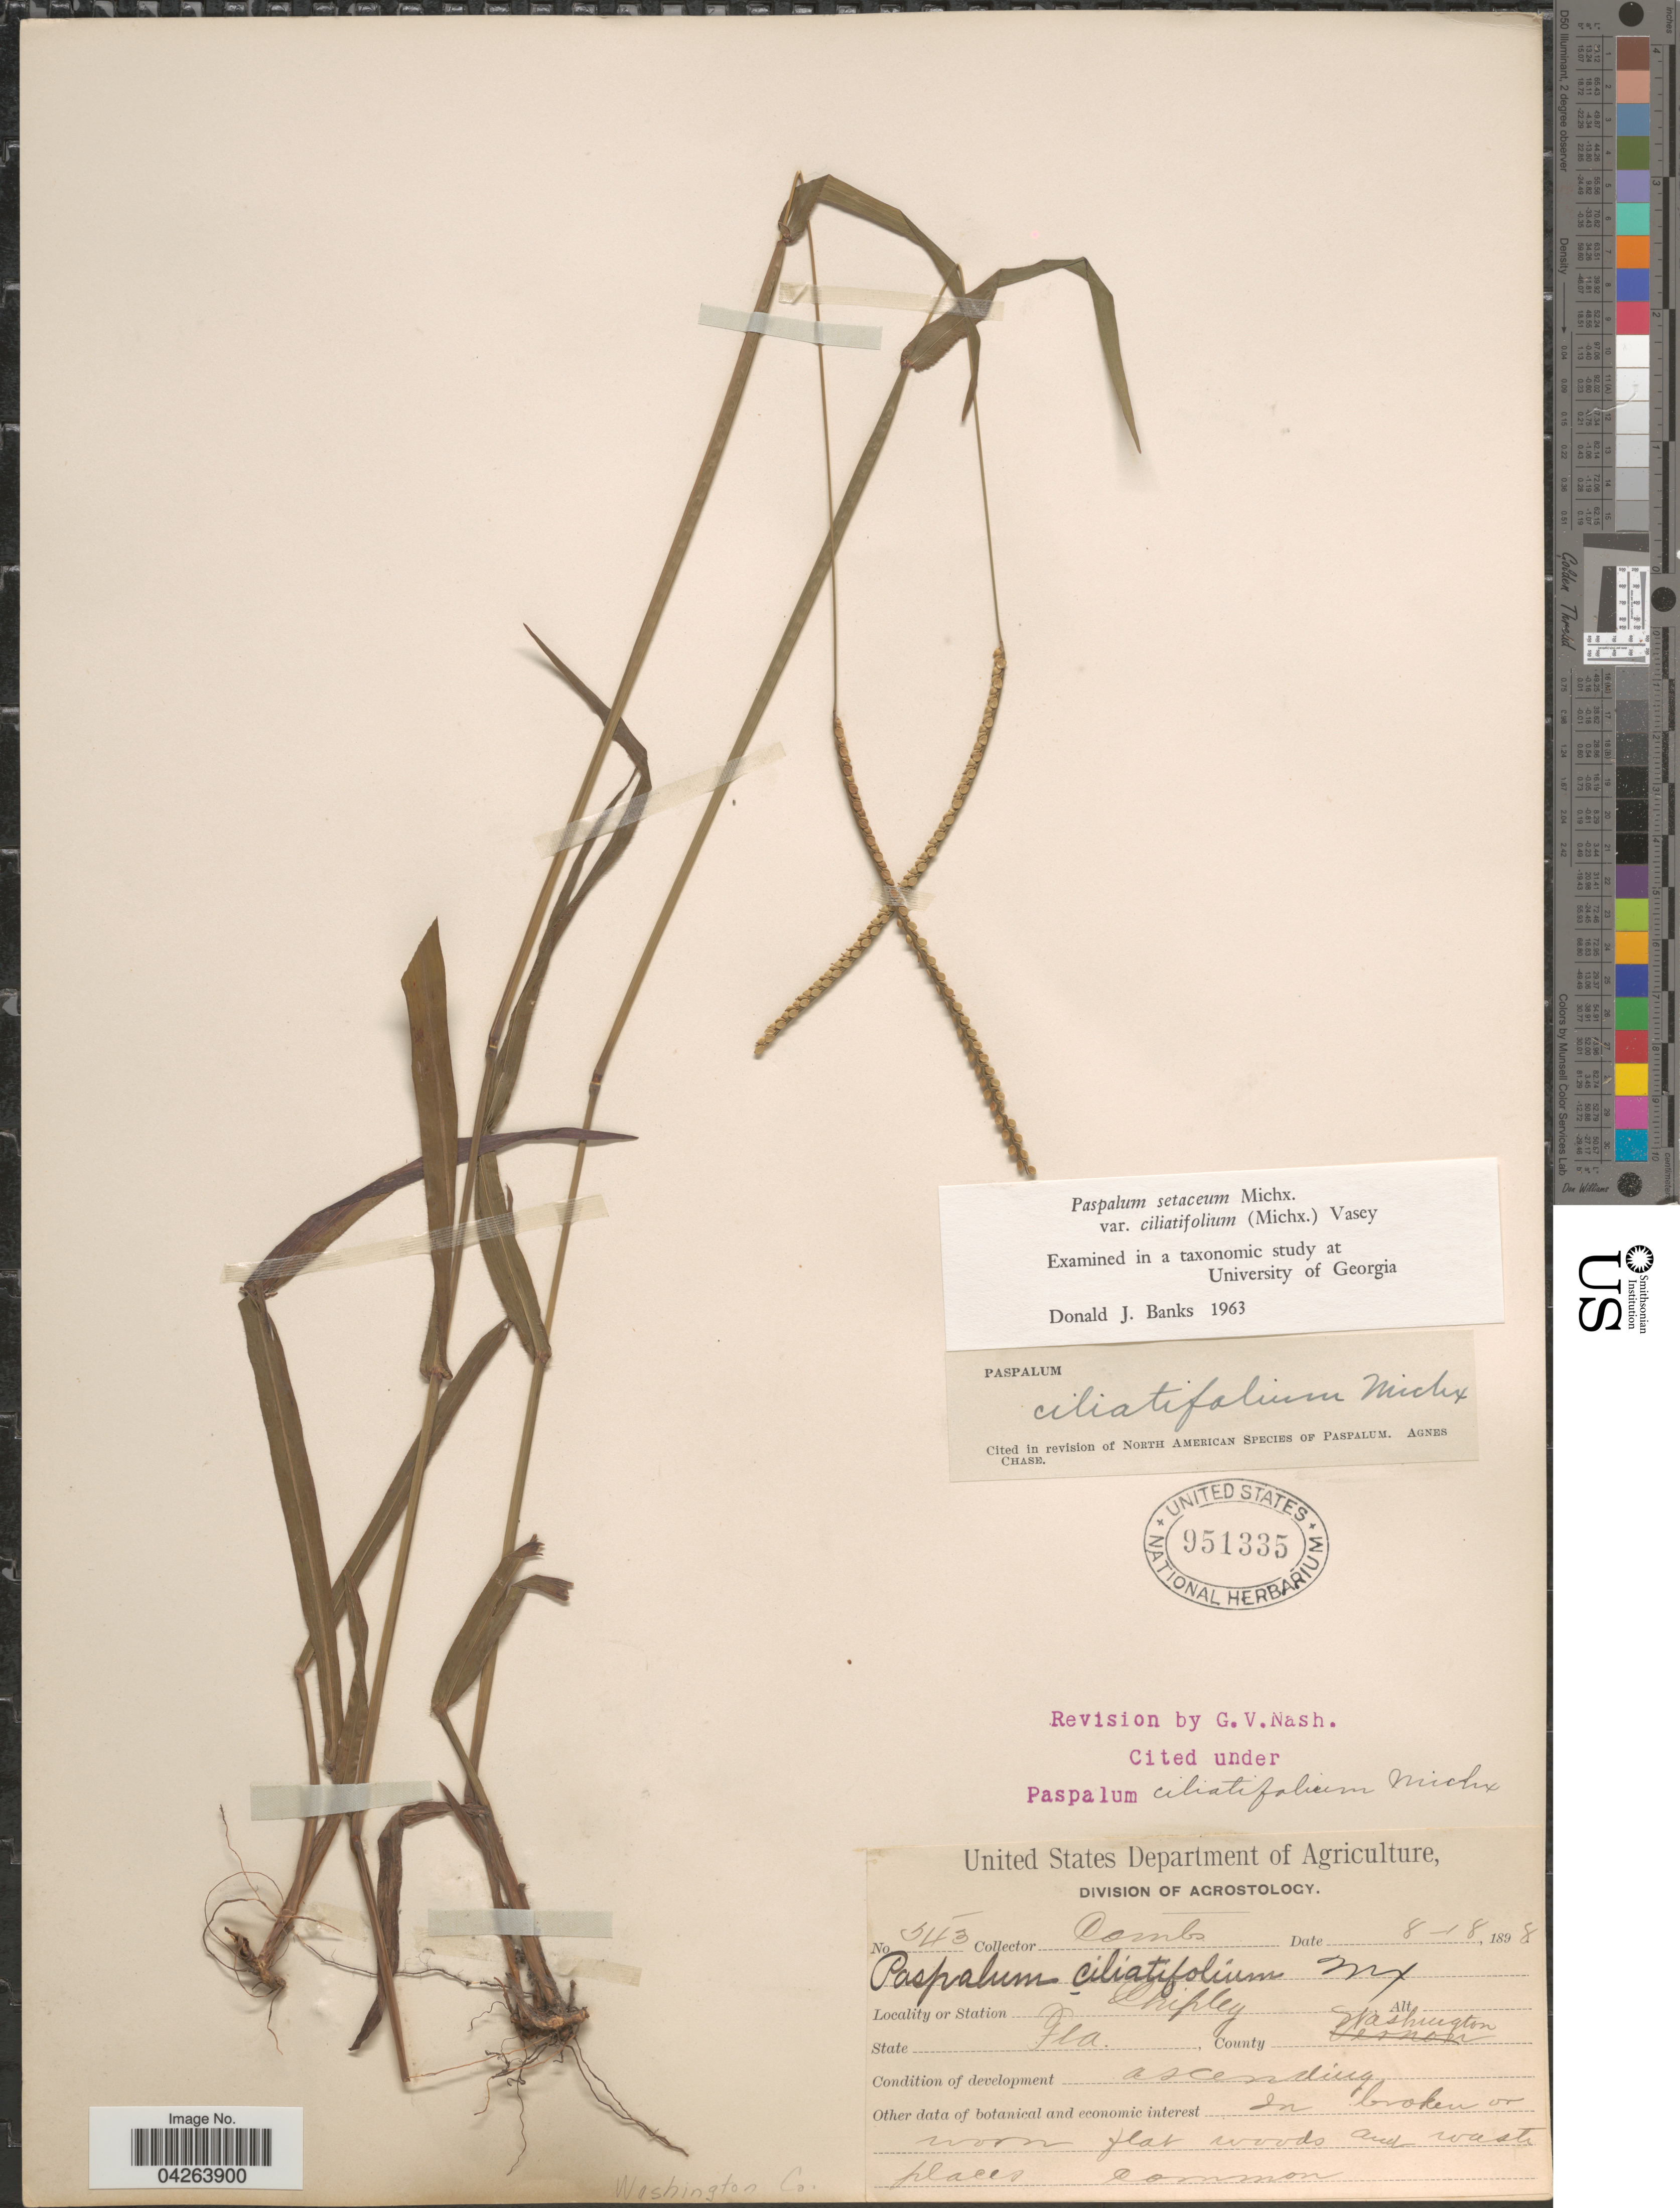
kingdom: Plantae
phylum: Tracheophyta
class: Liliopsida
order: Poales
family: Poaceae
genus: Paspalum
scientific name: Paspalum setaceum var. ciliatifolium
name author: (Michx.) Vasey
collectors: -. Combs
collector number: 543*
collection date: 1898-08-18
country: United States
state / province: Florida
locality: Chipley. County Washington.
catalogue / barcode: US 951335